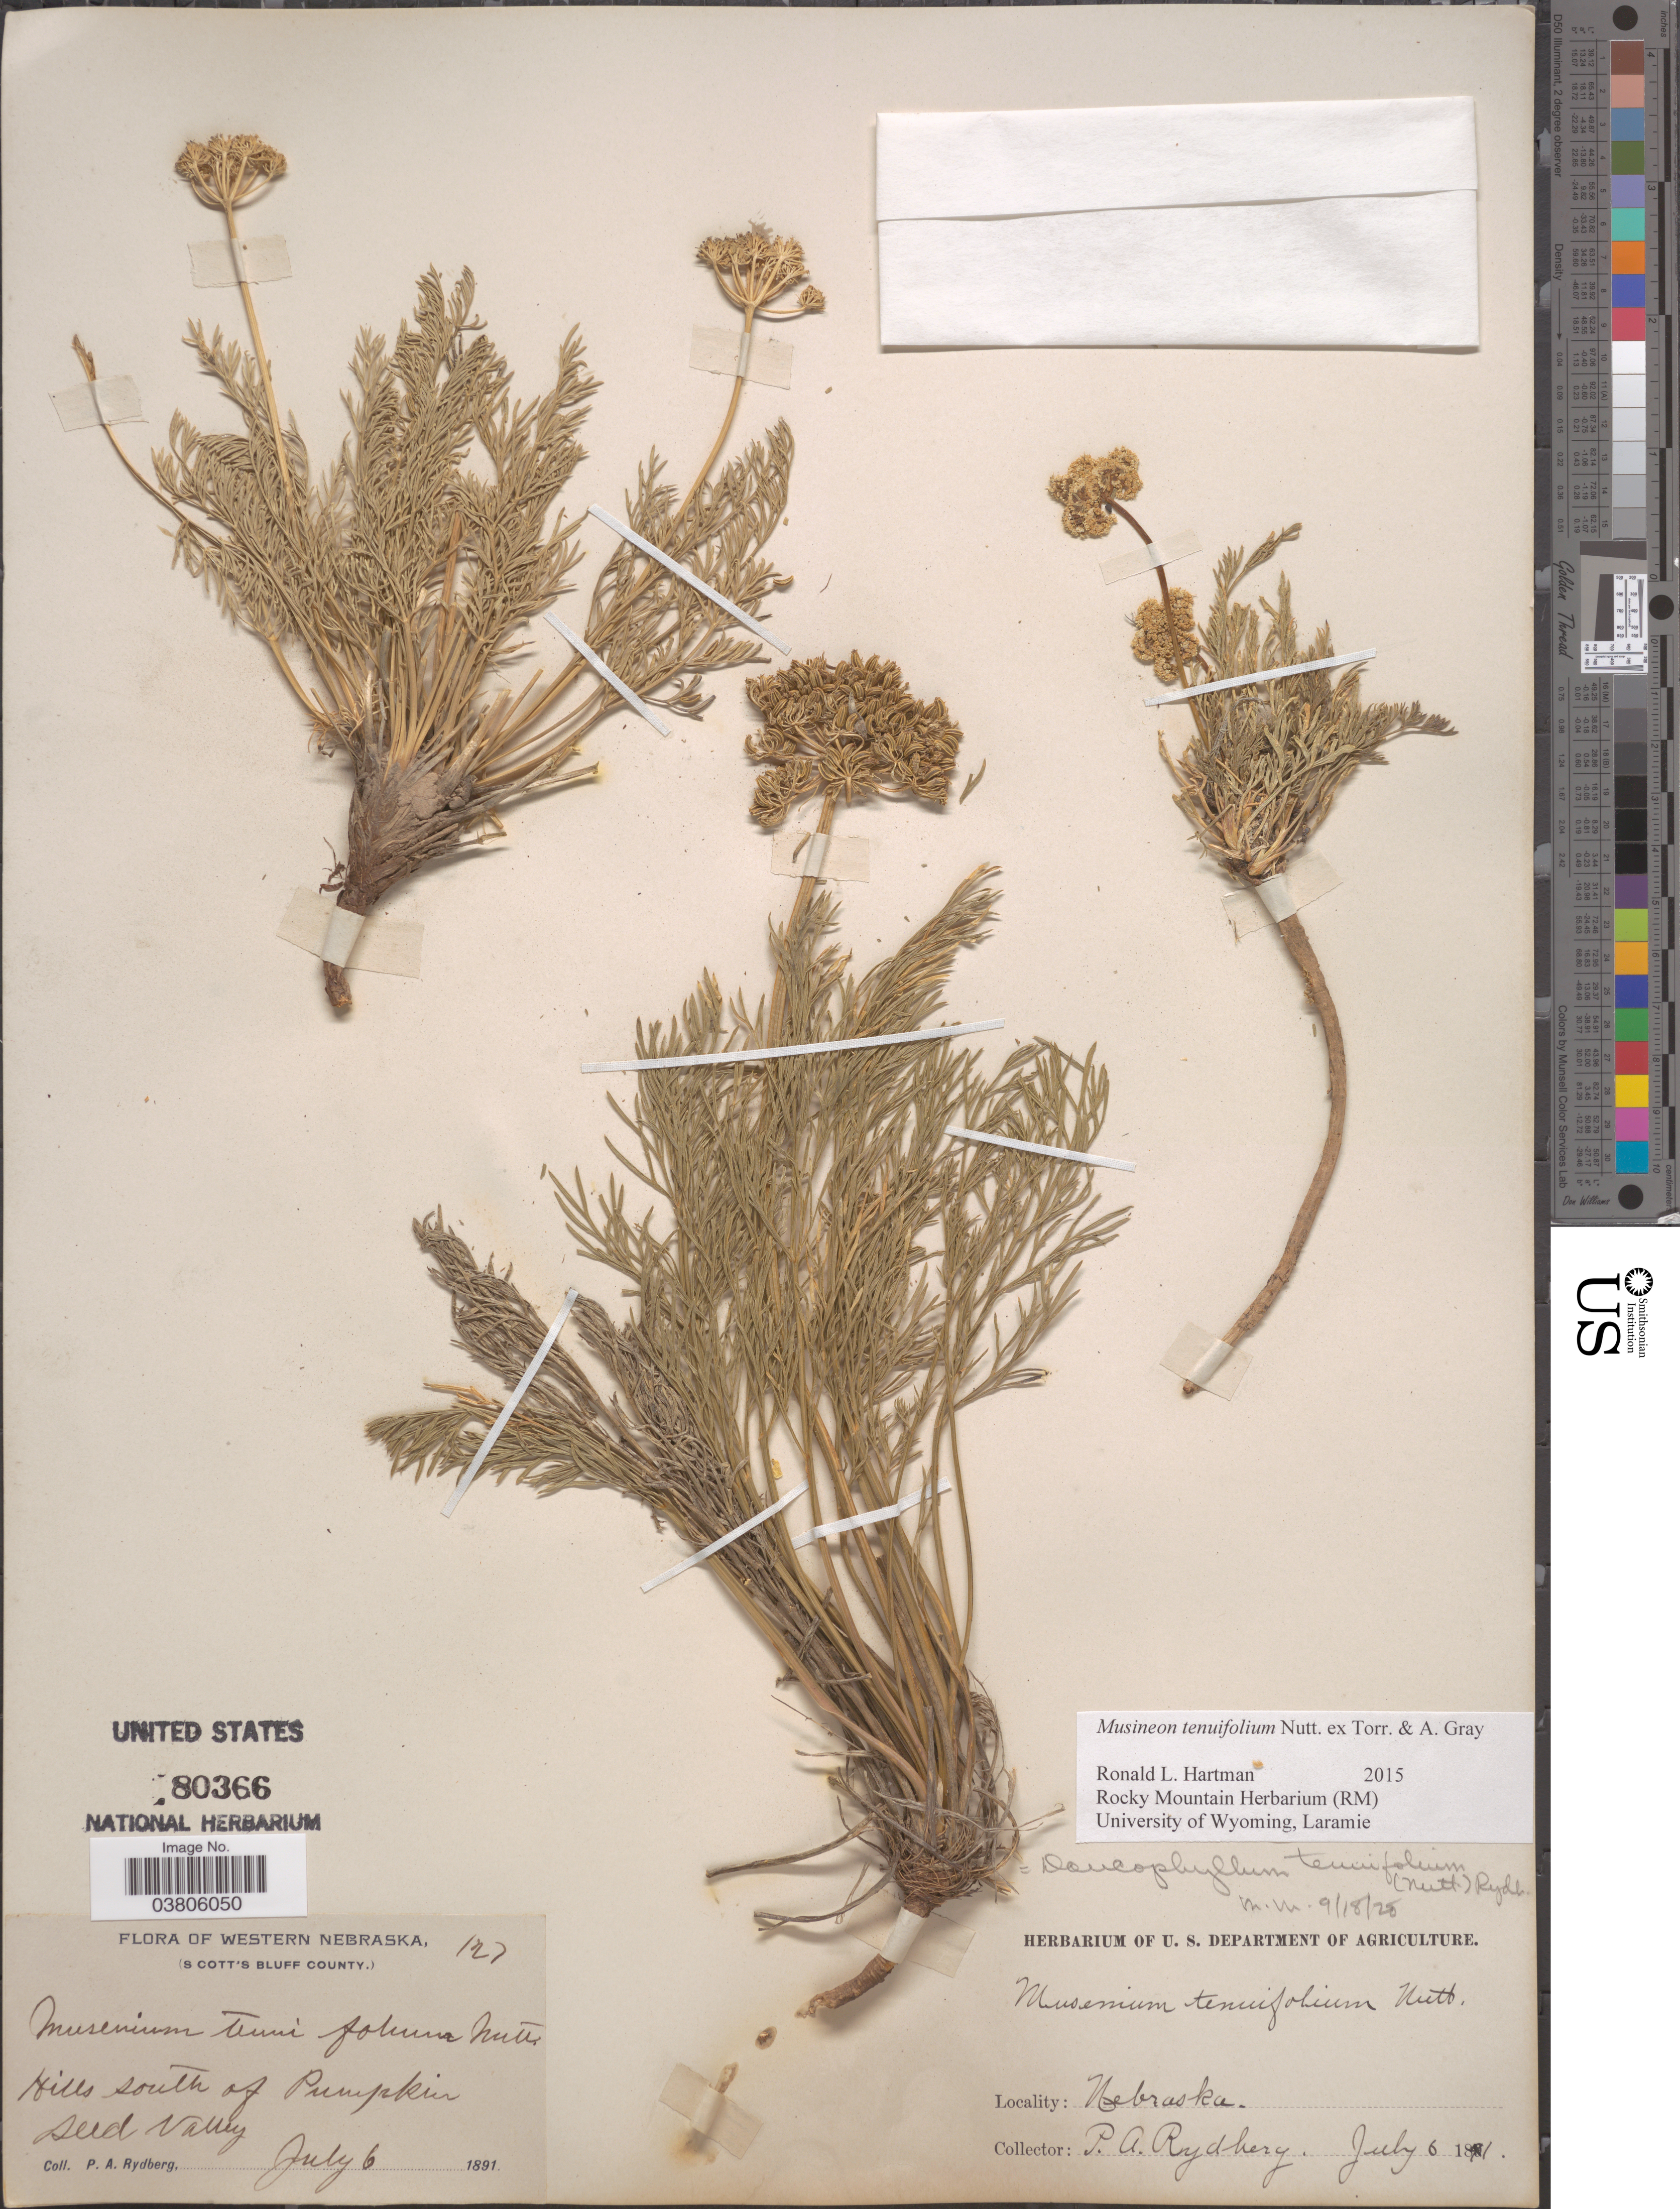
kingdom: Plantae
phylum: Tracheophyta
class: Magnoliopsida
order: Apiales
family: Apiaceae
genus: Musineon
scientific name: Musineon tenuifolium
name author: Nutt.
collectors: P. A. Rydberg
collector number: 127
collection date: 1891-07-06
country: United States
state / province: Nebraska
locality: Western Nebraska. Scott's Bluff County. Hills south of Pumpkin Seed Valley.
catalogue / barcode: US 80366